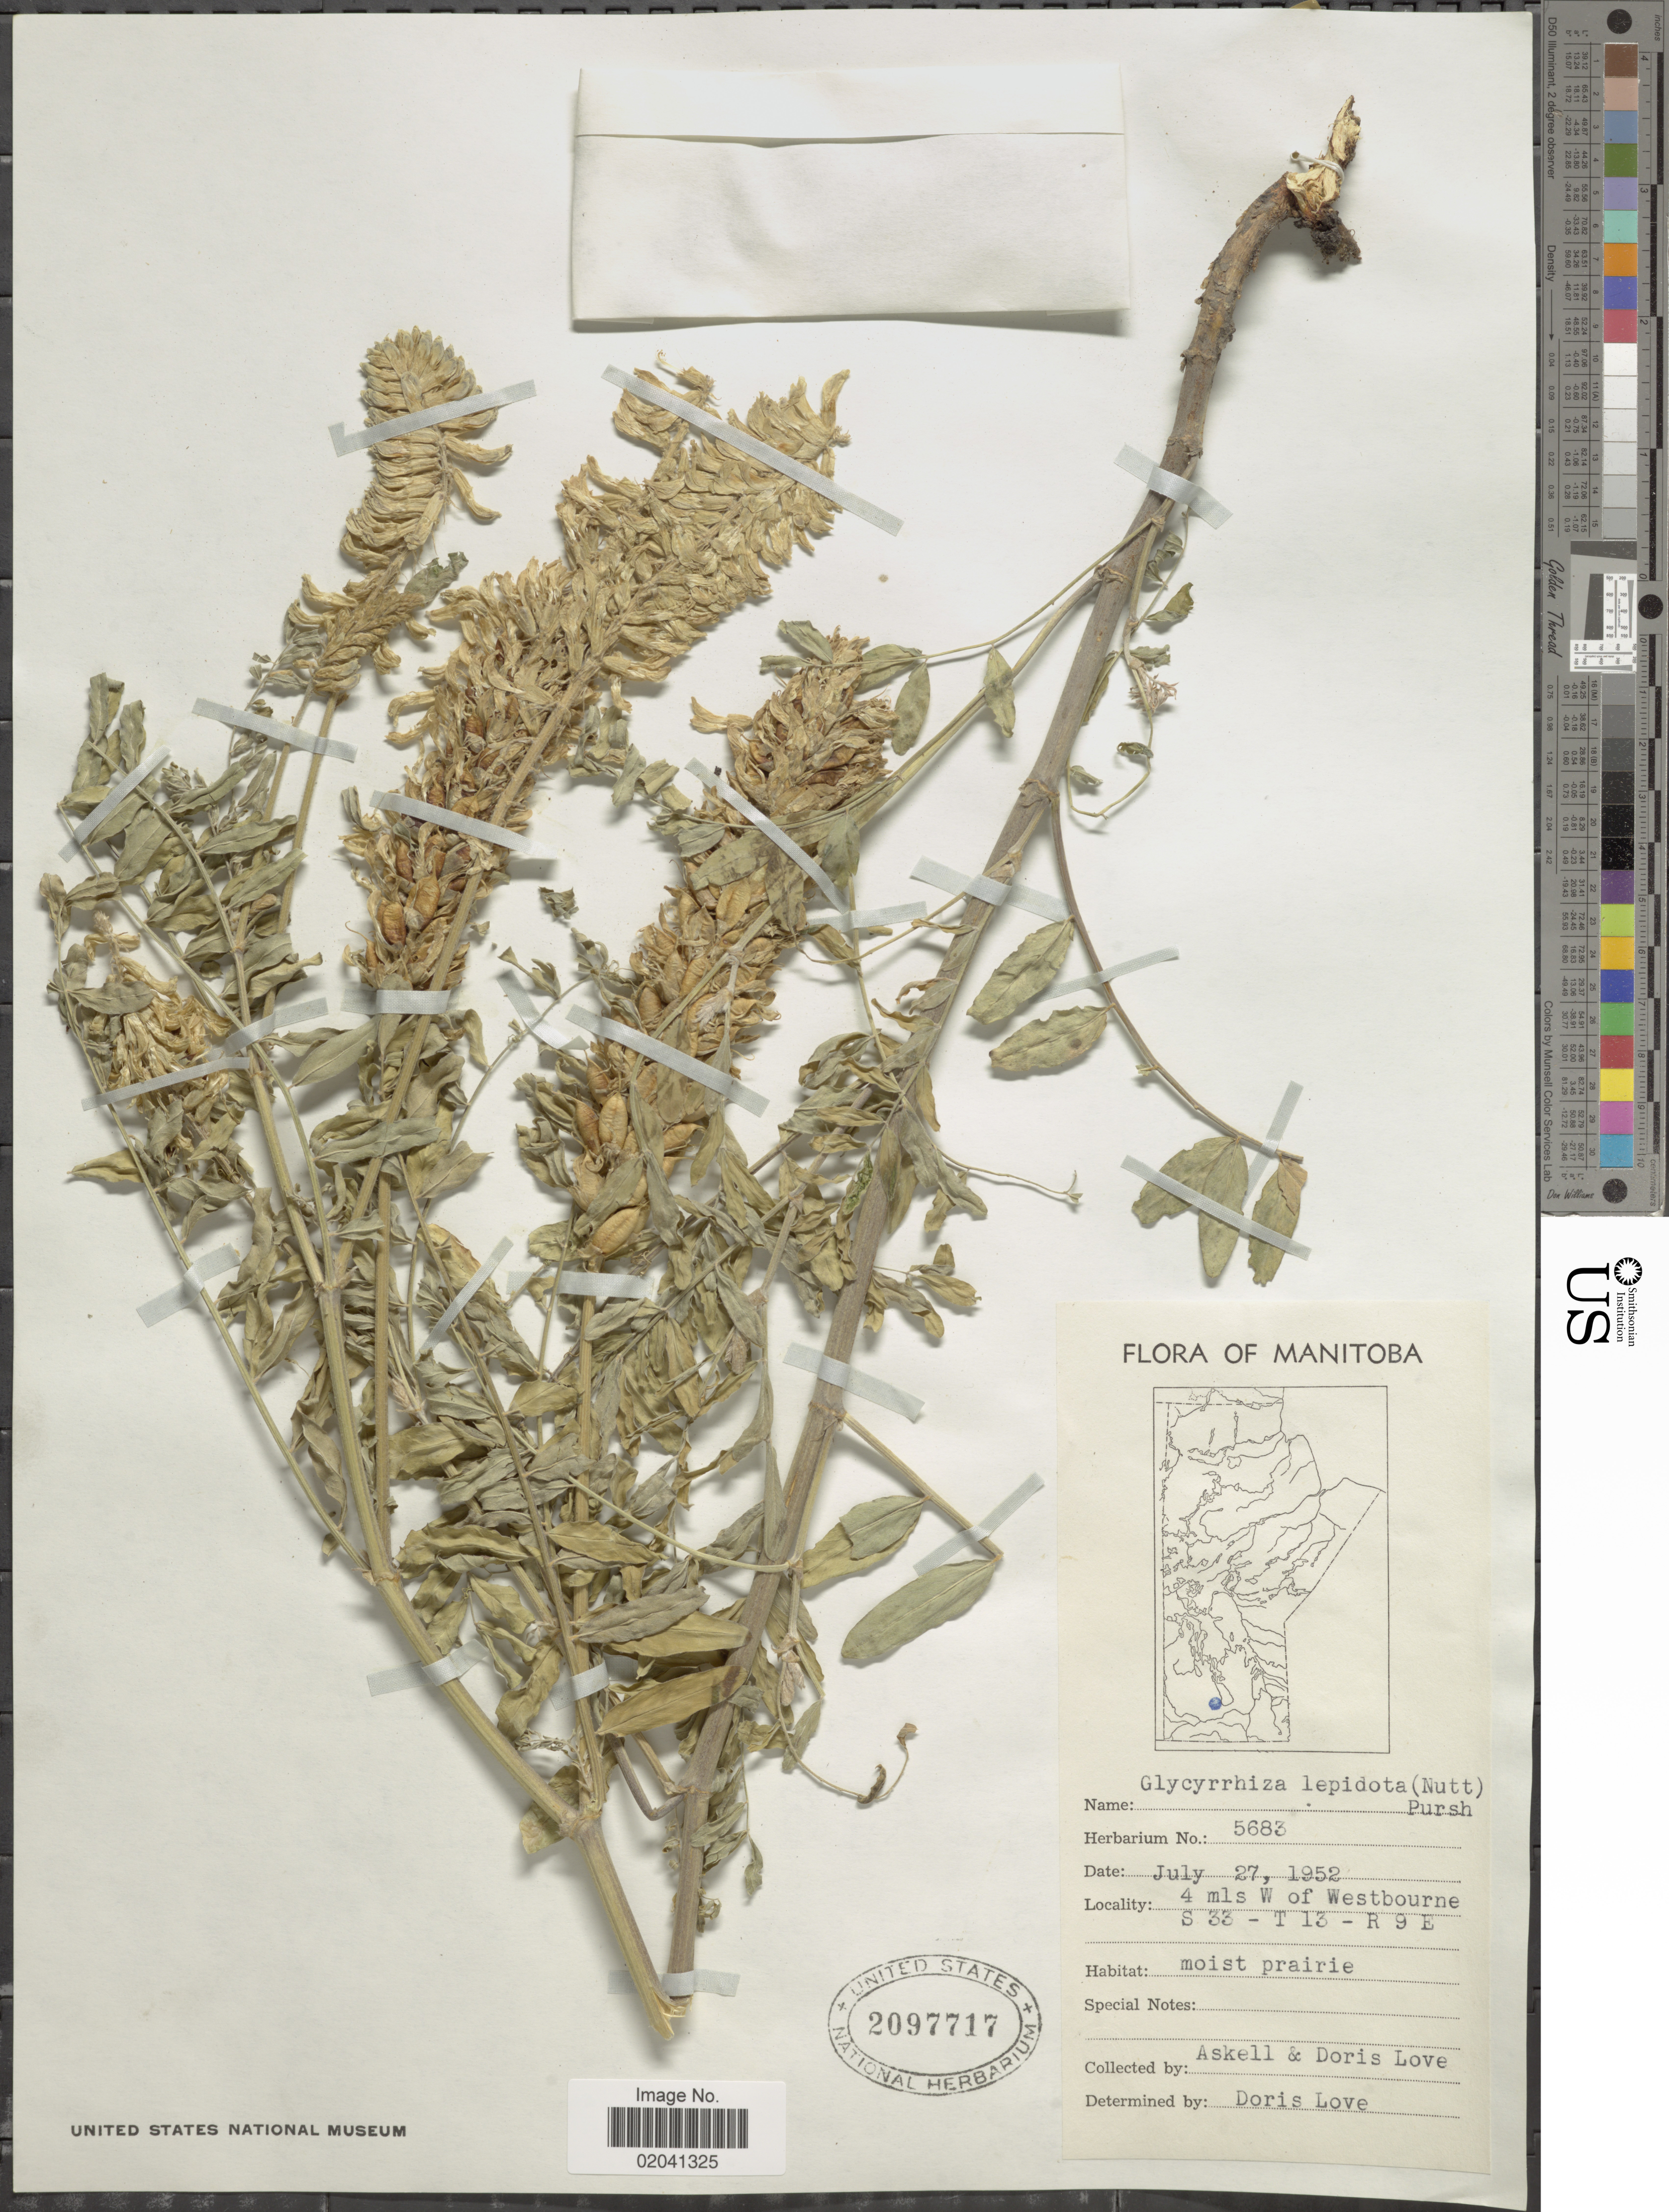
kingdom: Plantae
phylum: Tracheophyta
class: Magnoliopsida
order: Fabales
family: Fabaceae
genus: Glycyrrhiza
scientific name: Glycyrrhiza lepidota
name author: Pursh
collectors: Á. Löve & D. Löve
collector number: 5683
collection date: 1952-07-27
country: Canada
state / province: Manitoba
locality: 4 mls W of Westbourne S 33 - T 13 - R 9 E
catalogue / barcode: US 2097717